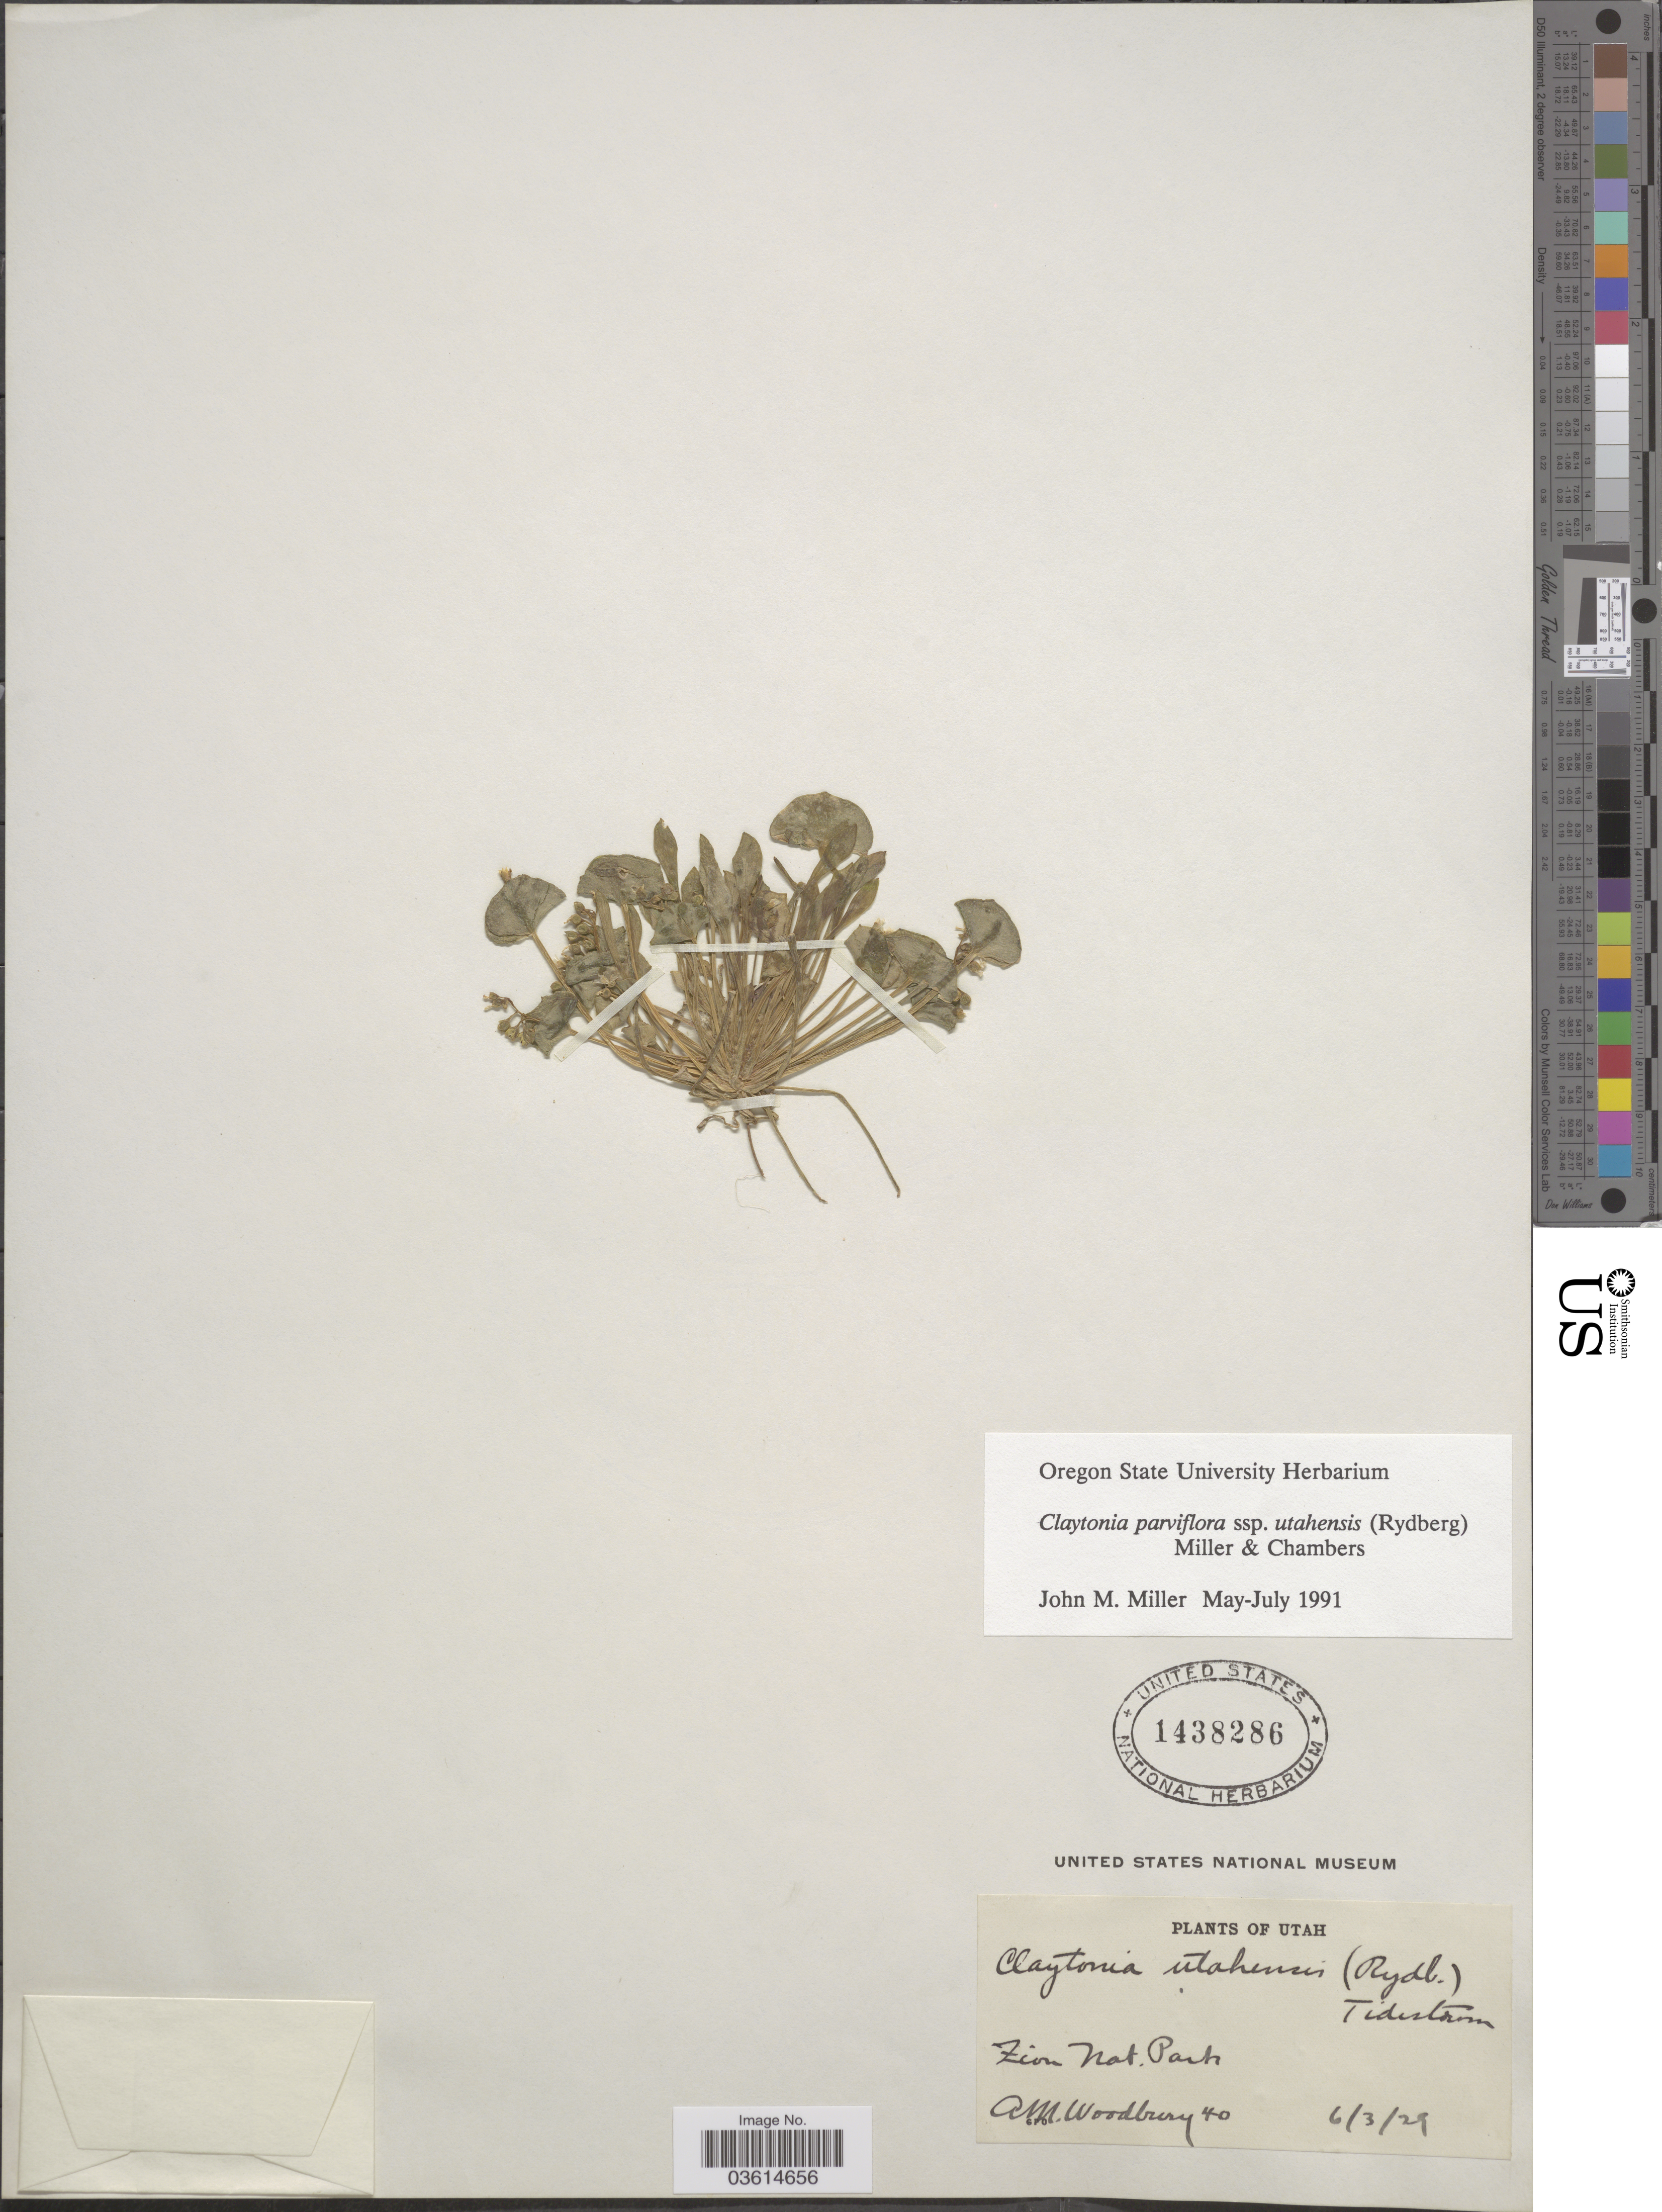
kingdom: Plantae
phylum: Tracheophyta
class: Magnoliopsida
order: Caryophyllales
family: Montiaceae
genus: Claytonia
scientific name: Claytonia parviflora subsp. utahensis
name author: (Rydb.) John M. Mill. & K.L. Chambers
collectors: A. M. Woodbury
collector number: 40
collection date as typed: Transcribed d/m/y: 3/6/29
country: United States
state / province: Utah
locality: Zion Nat. Park.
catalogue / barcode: US 1438286